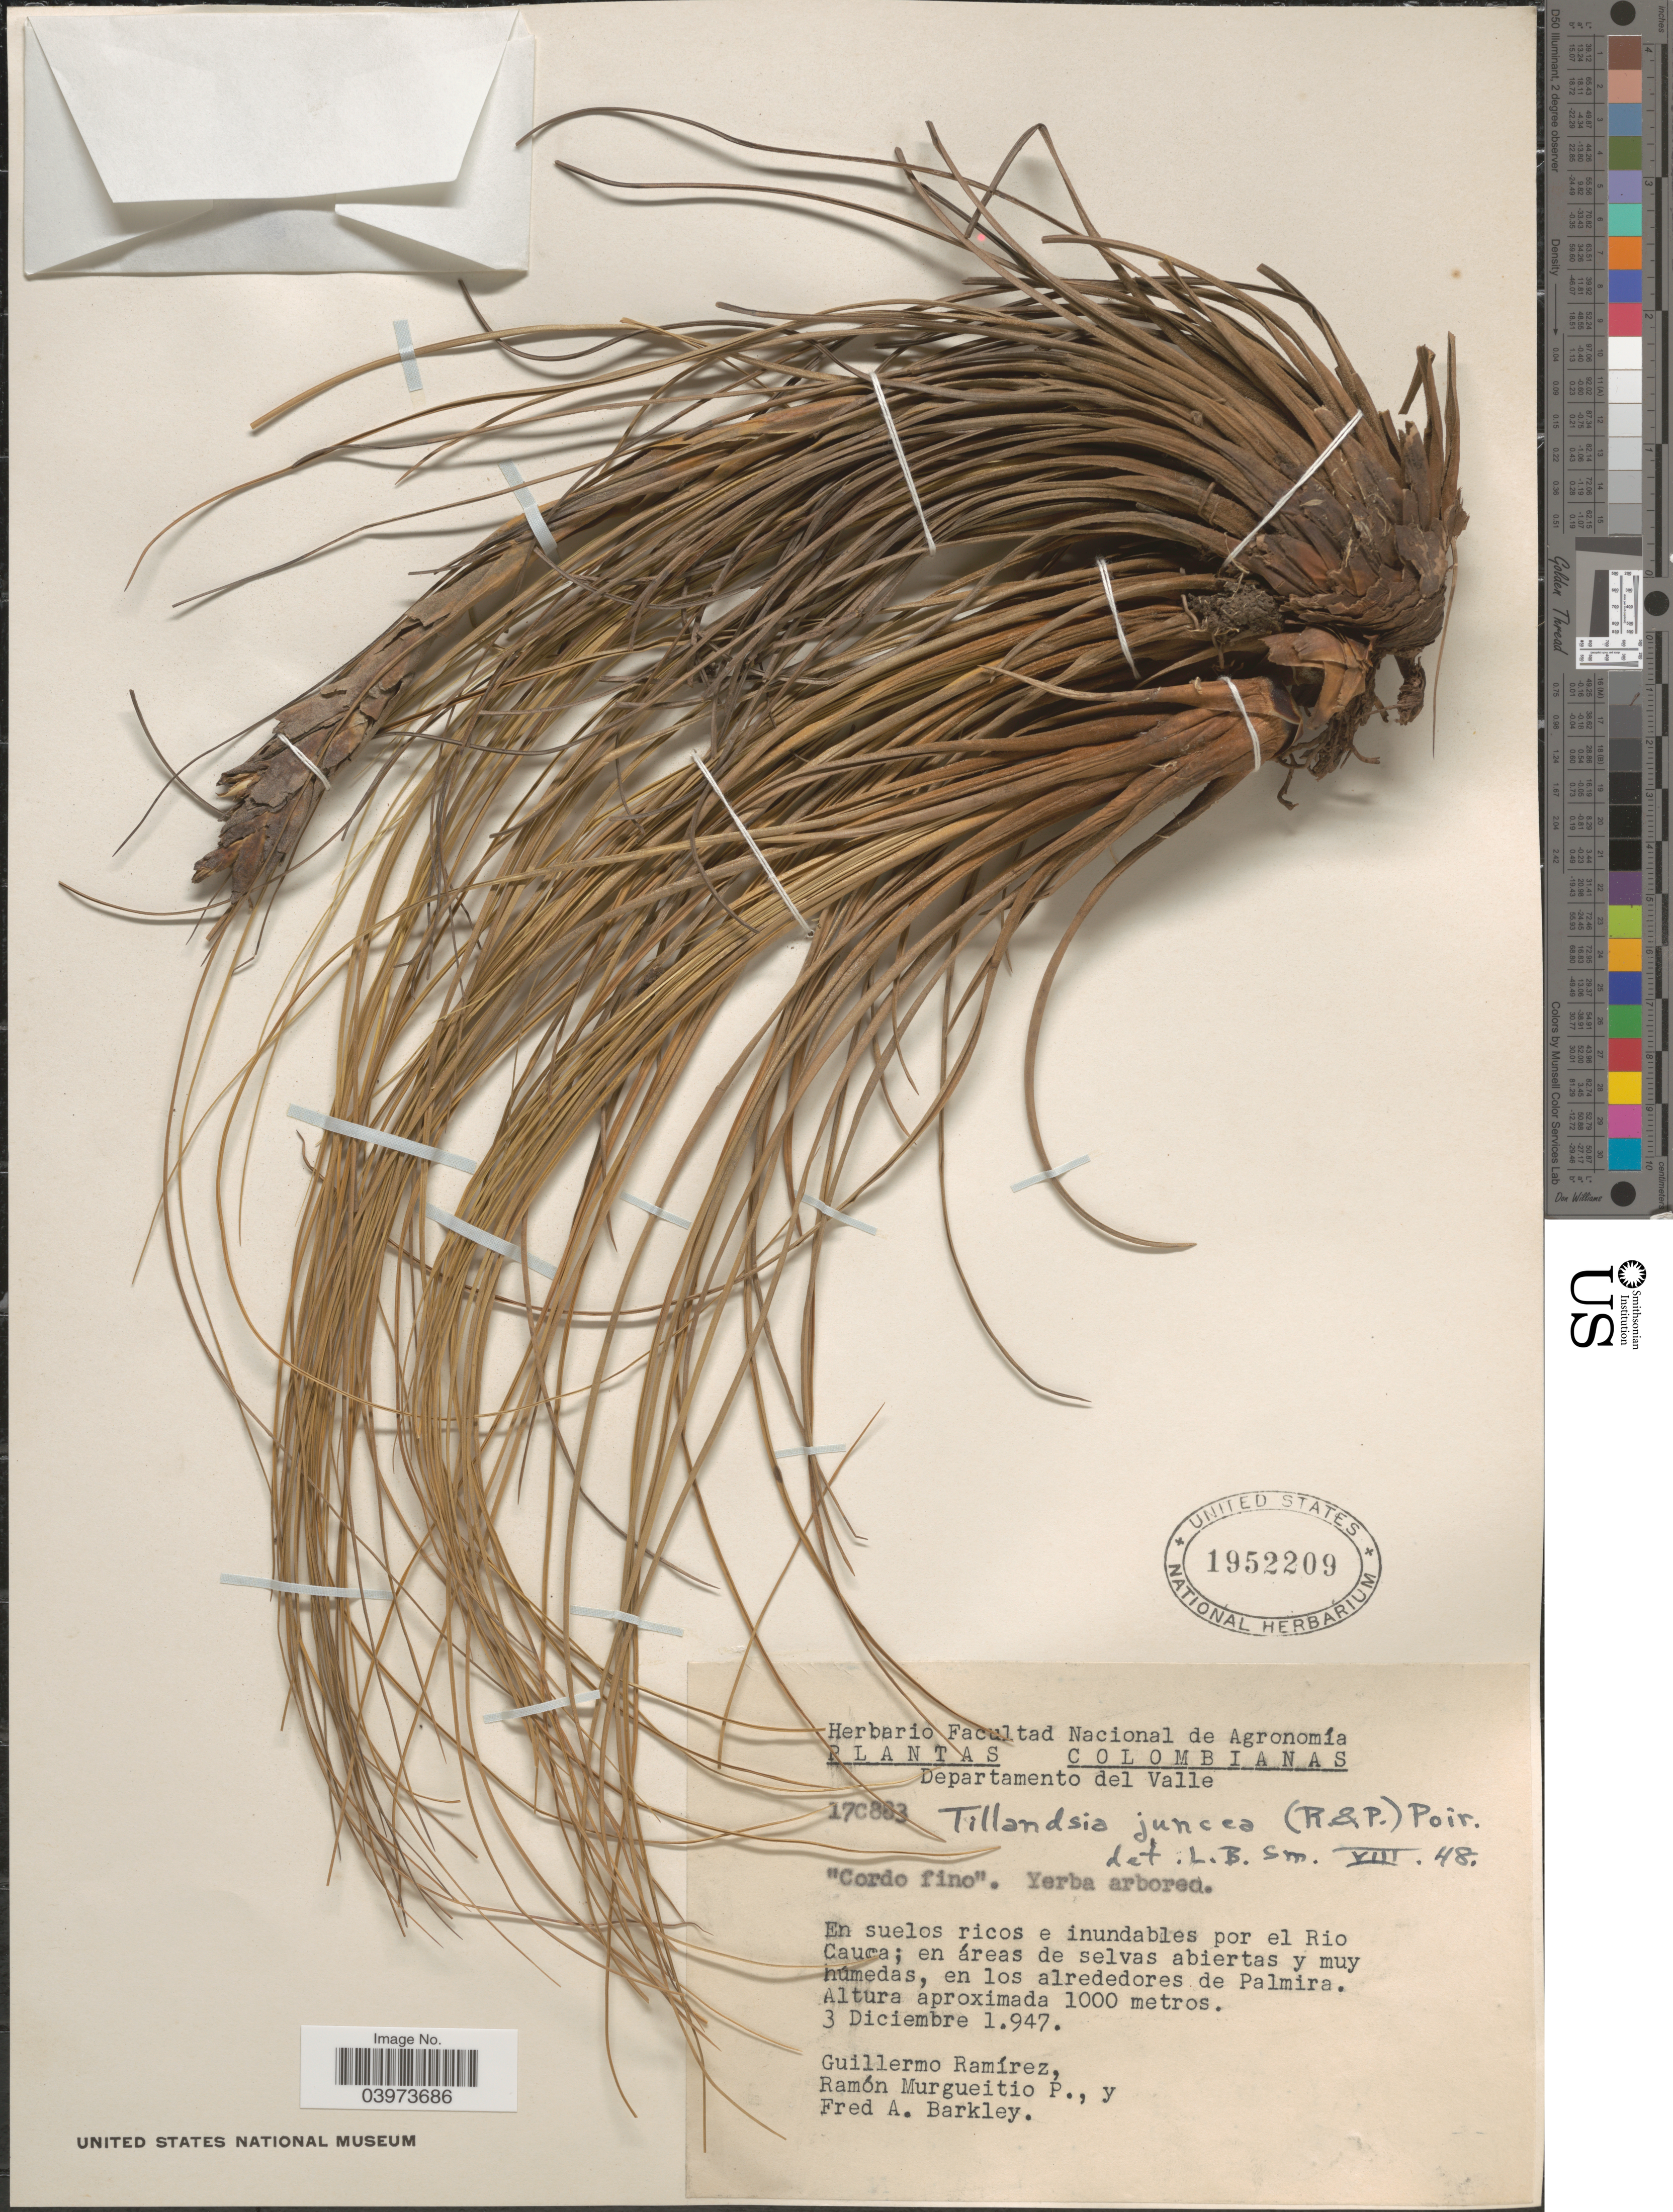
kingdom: Plantae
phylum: Tracheophyta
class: Liliopsida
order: Poales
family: Bromeliaceae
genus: Tillandsia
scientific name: Tillandsia juncea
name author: (Ruiz & Pav.) Poir.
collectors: Ramírez, G., R. Murgueitio P. & F. A. Barkley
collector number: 17C883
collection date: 1947-12-03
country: Colombia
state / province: Valle del Cauca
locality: Departamento del Valle. En suelos ricos e inundables por el Rio Cauca; en áreas de selvas abiertas y muy húmedas, en los alrededores de Palmira.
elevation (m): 1000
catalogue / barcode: US 1952209